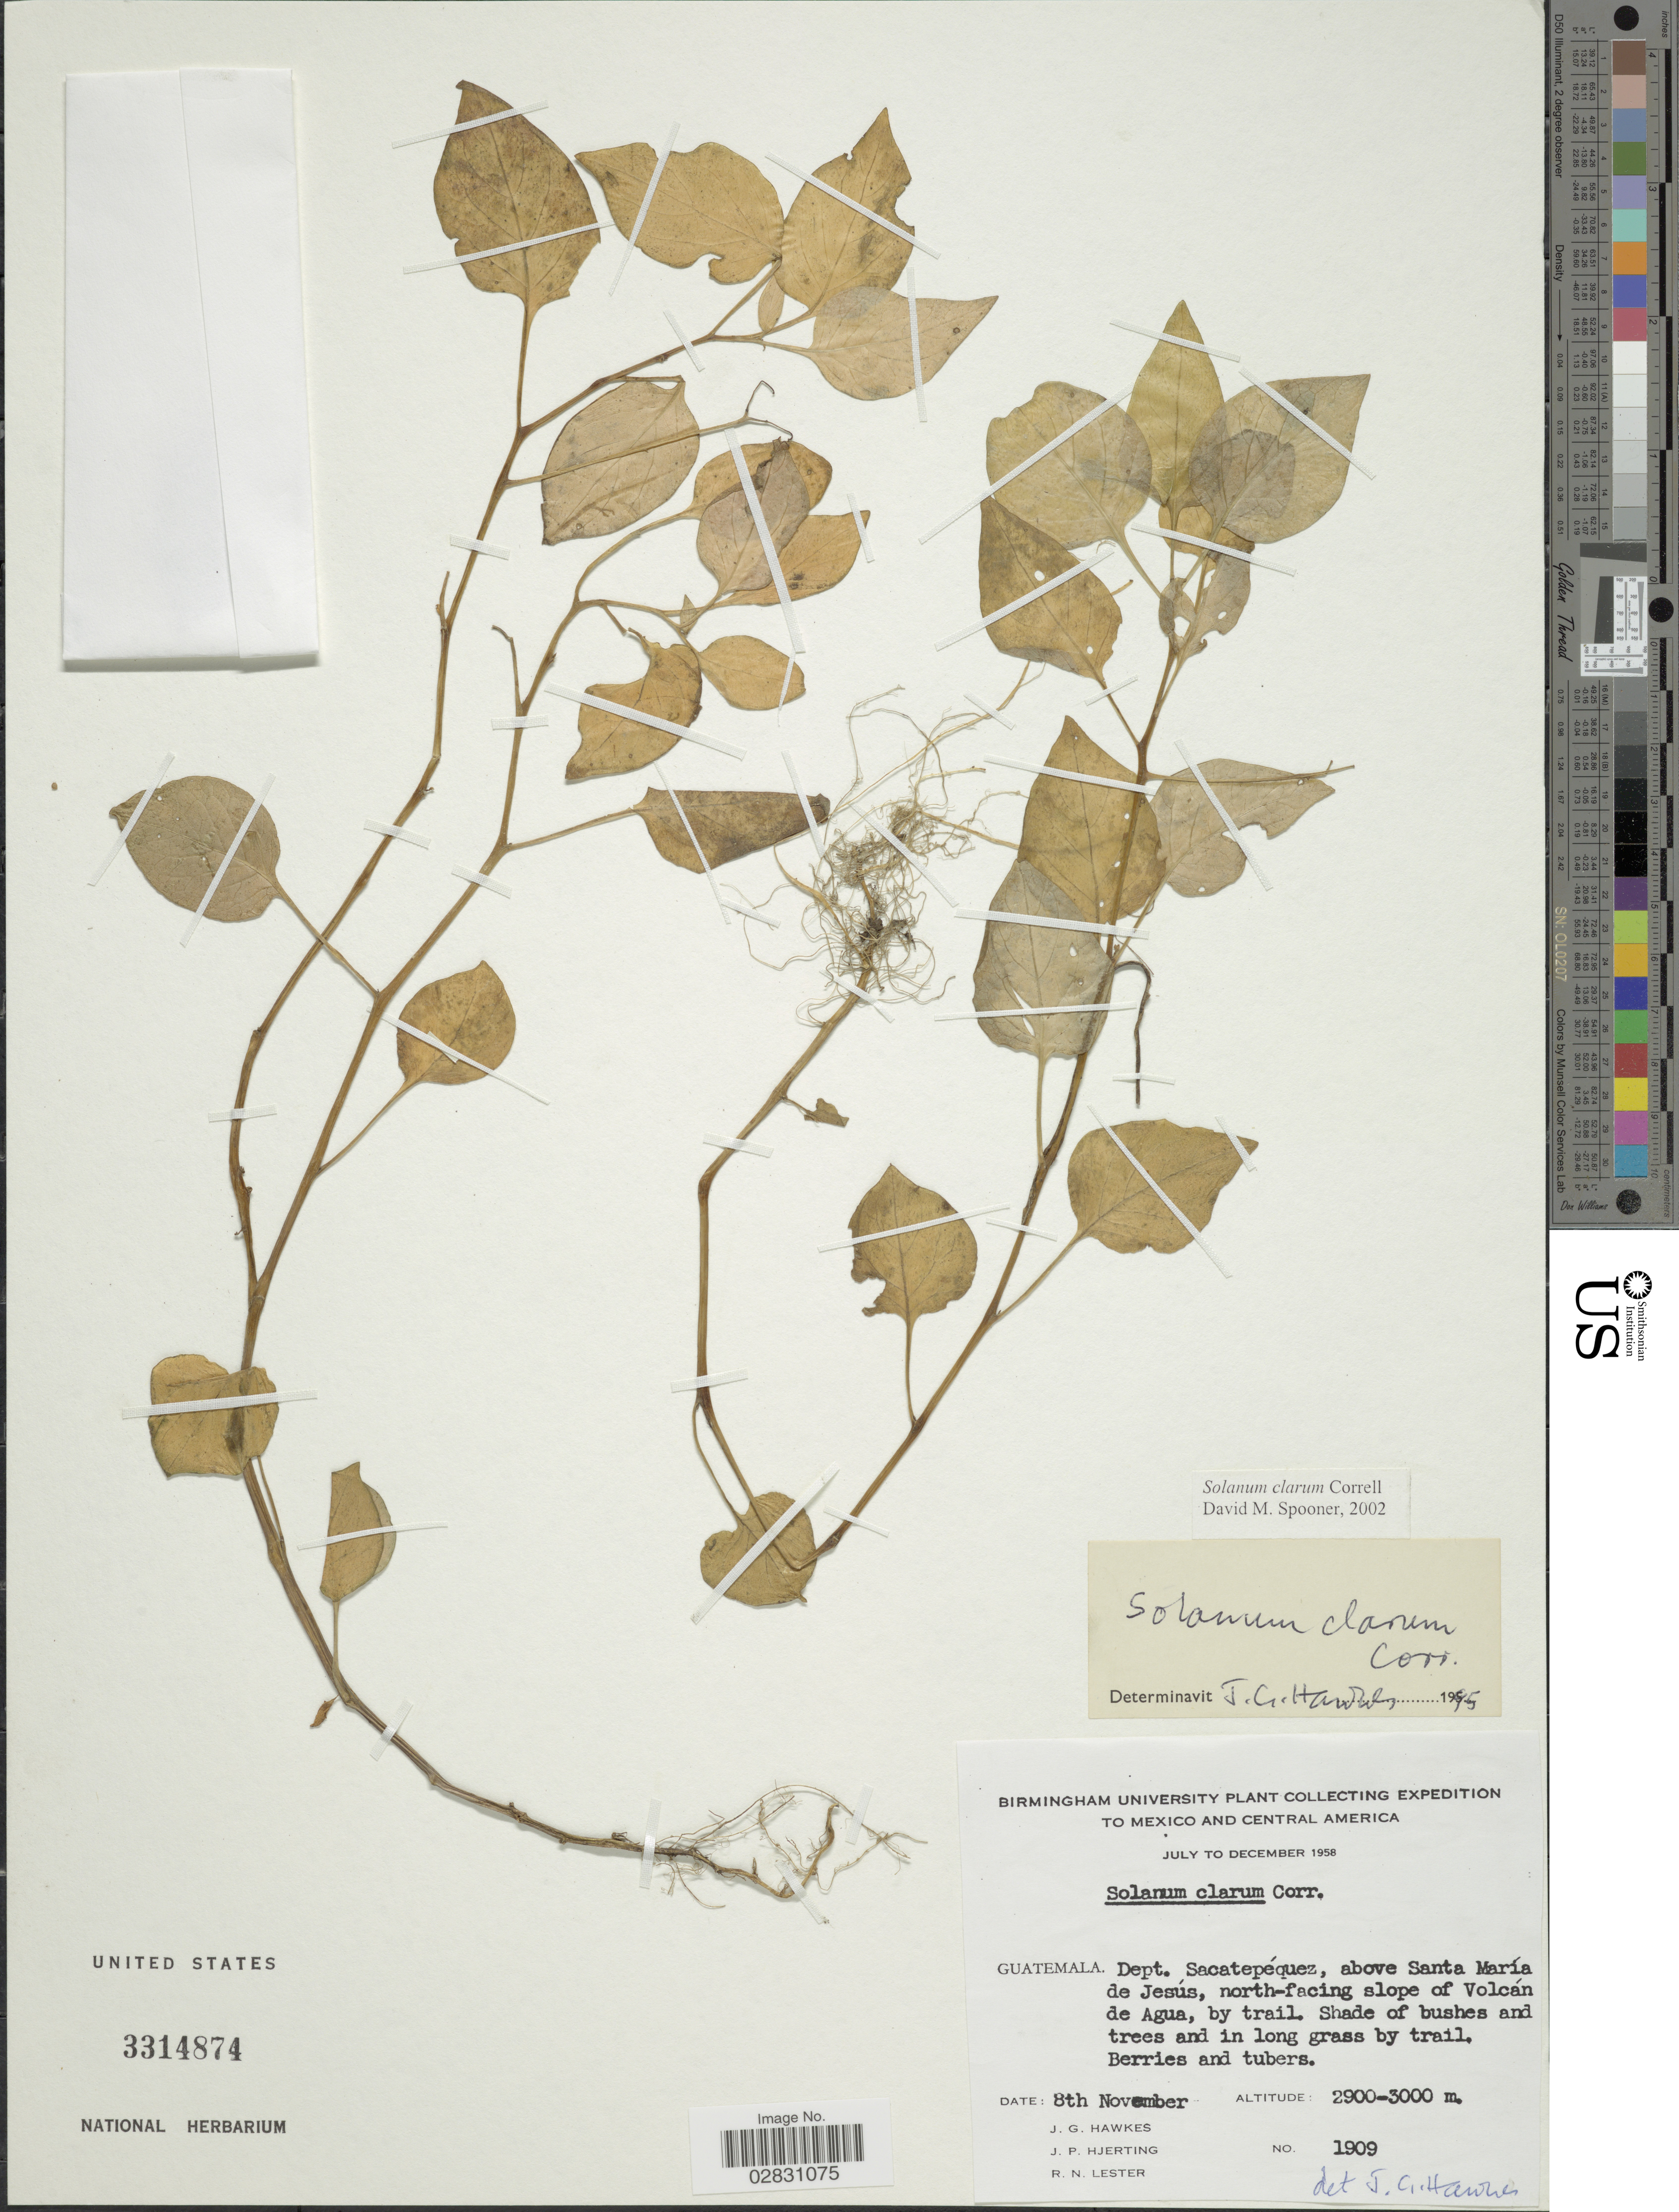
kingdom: Plantae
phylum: Tracheophyta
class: Magnoliopsida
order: Solanales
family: Solanaceae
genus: Solanum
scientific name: Solanum clarum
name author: Correll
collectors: J. Hawkes, J. P. Hjerting & R. Lester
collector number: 1909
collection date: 1958-11-08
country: Guatemala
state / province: Sacatepéquez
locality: Dept. Sacatepéquez, above Santa María de Jesús, north-facing slope of Volcán de Agua, by trail.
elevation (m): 2900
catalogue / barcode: US 3314874